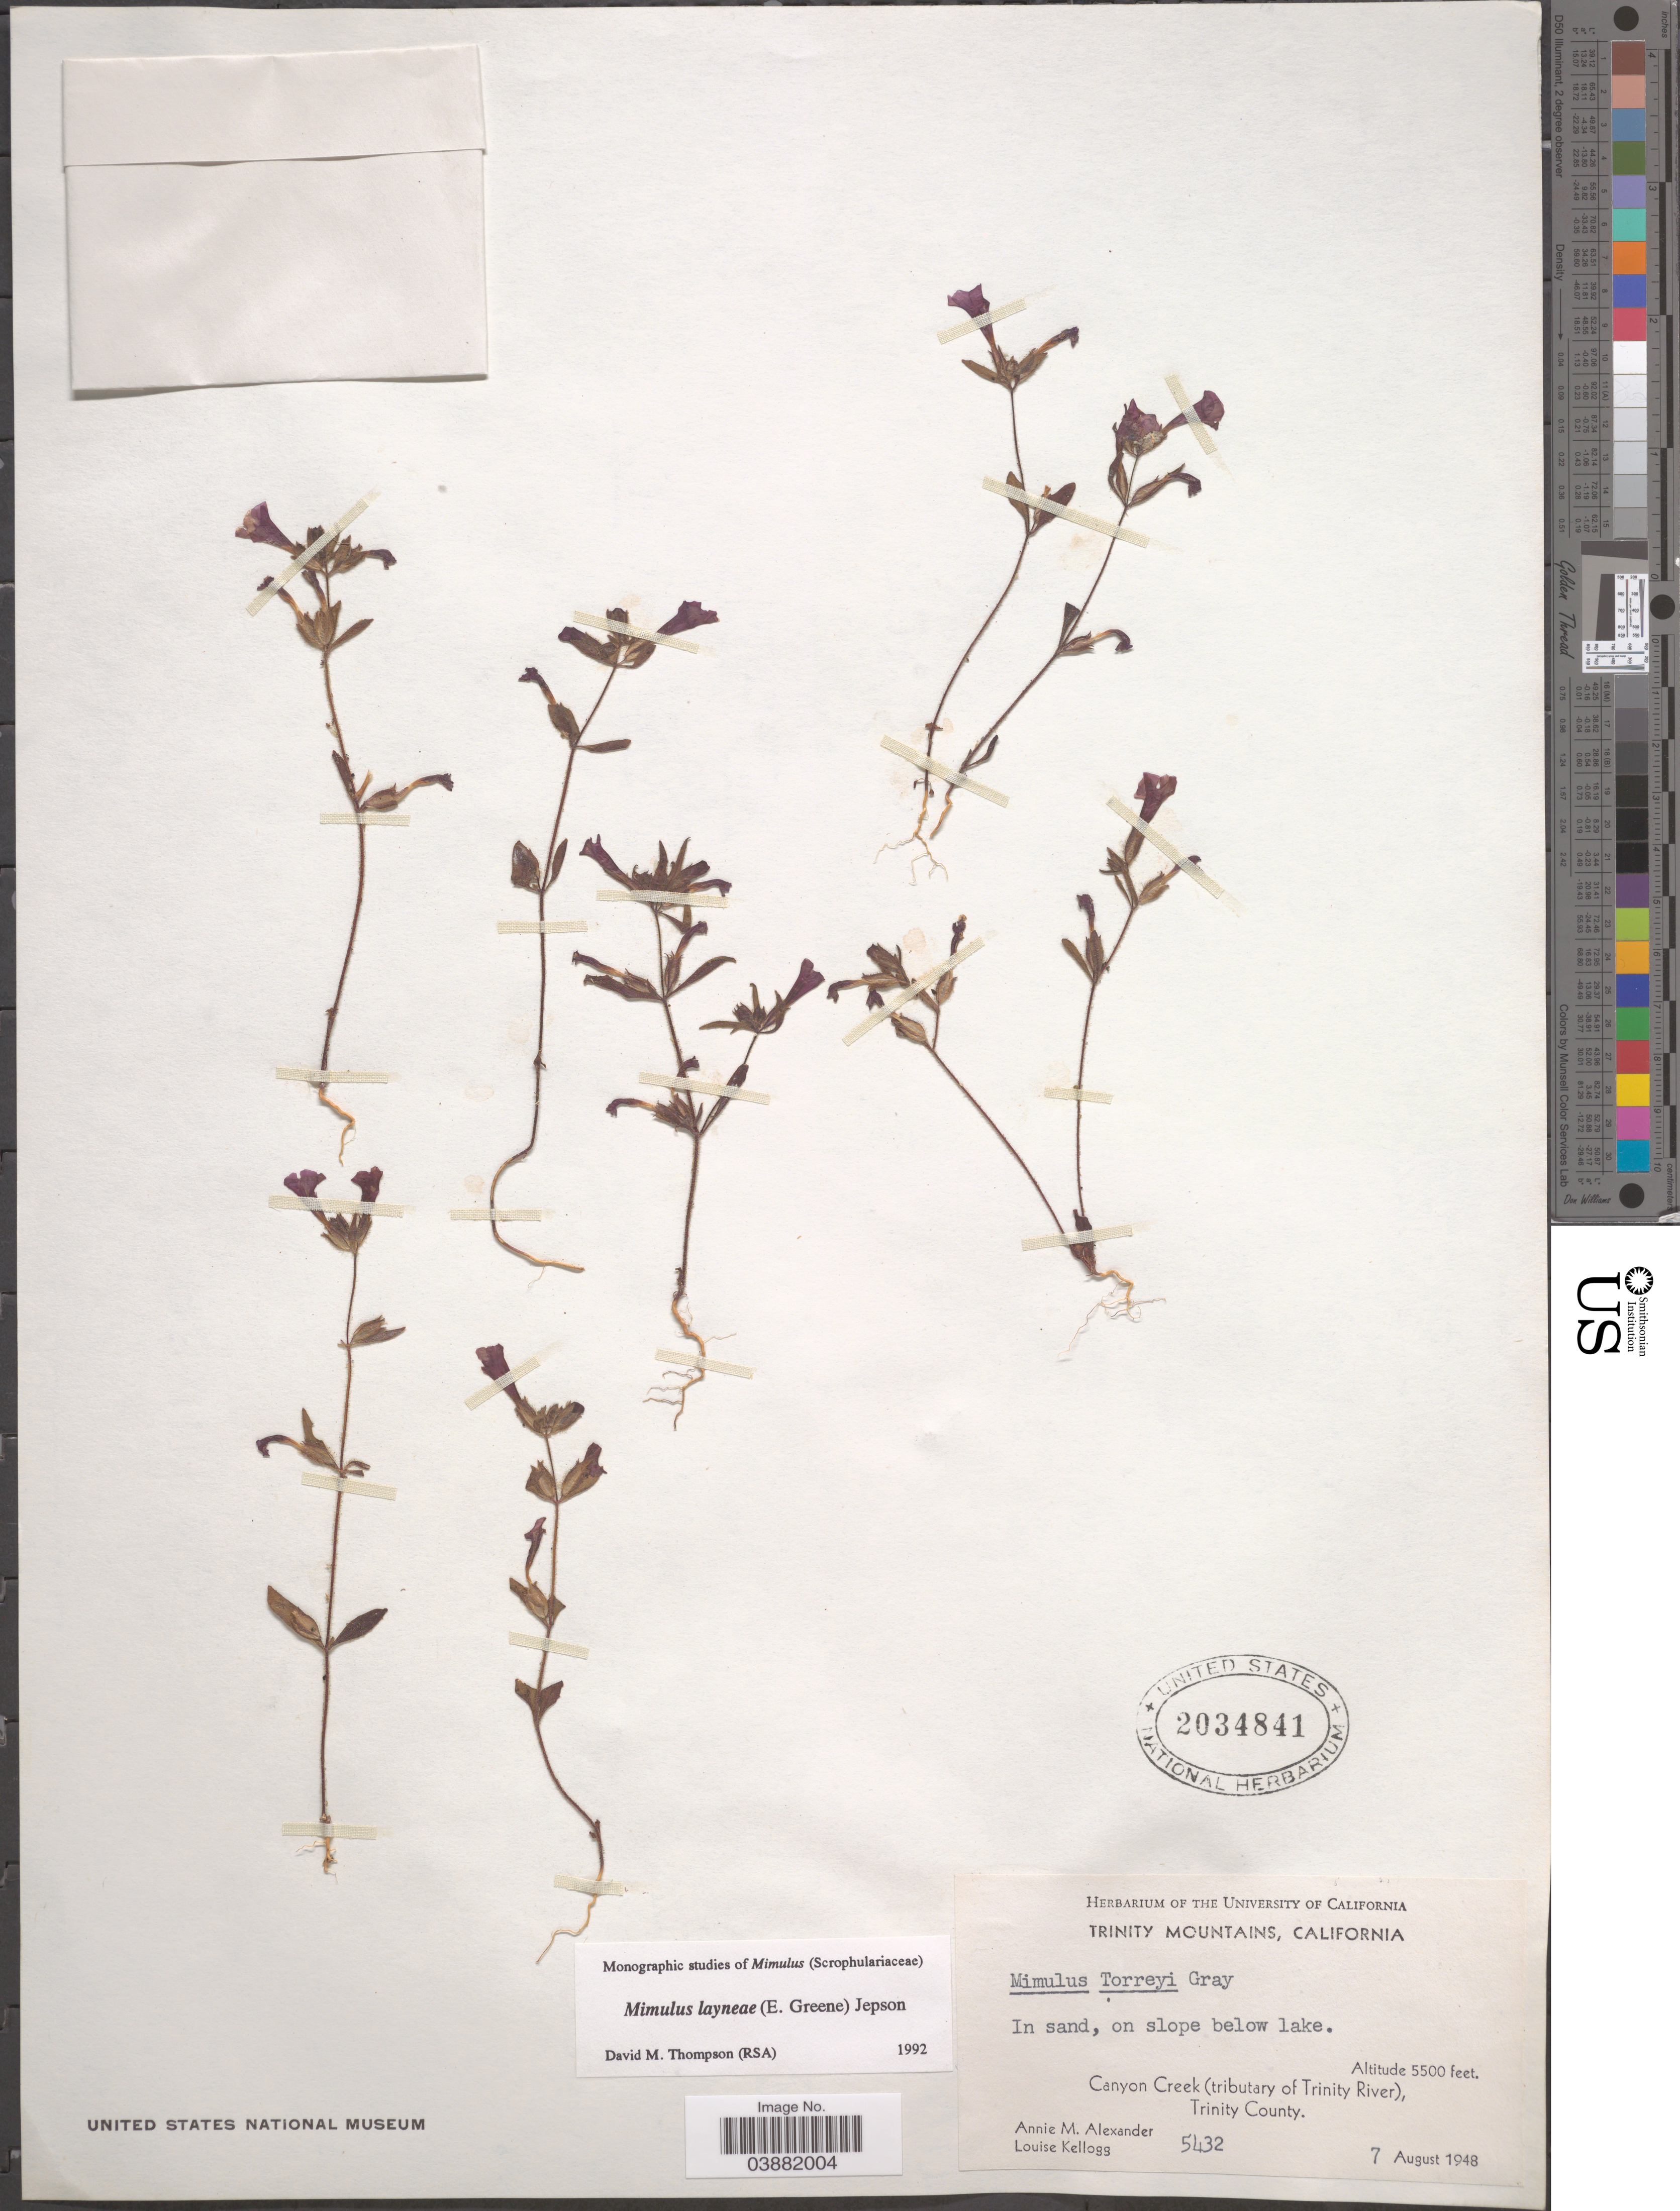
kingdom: Plantae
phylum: Tracheophyta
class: Magnoliopsida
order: Lamiales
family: Phrymaceae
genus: Mimulus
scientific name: Mimulus layneae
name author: (Greene) Jeps.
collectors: A. M. Alexander & L. Kellogg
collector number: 5432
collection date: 1948-08-07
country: United States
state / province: California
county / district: Trinity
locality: Trinity Mountains. In sand, on slope below lake. Canyon Creek (tributary of Trinity River), Trinity County.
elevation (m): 1676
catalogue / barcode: US 2034841